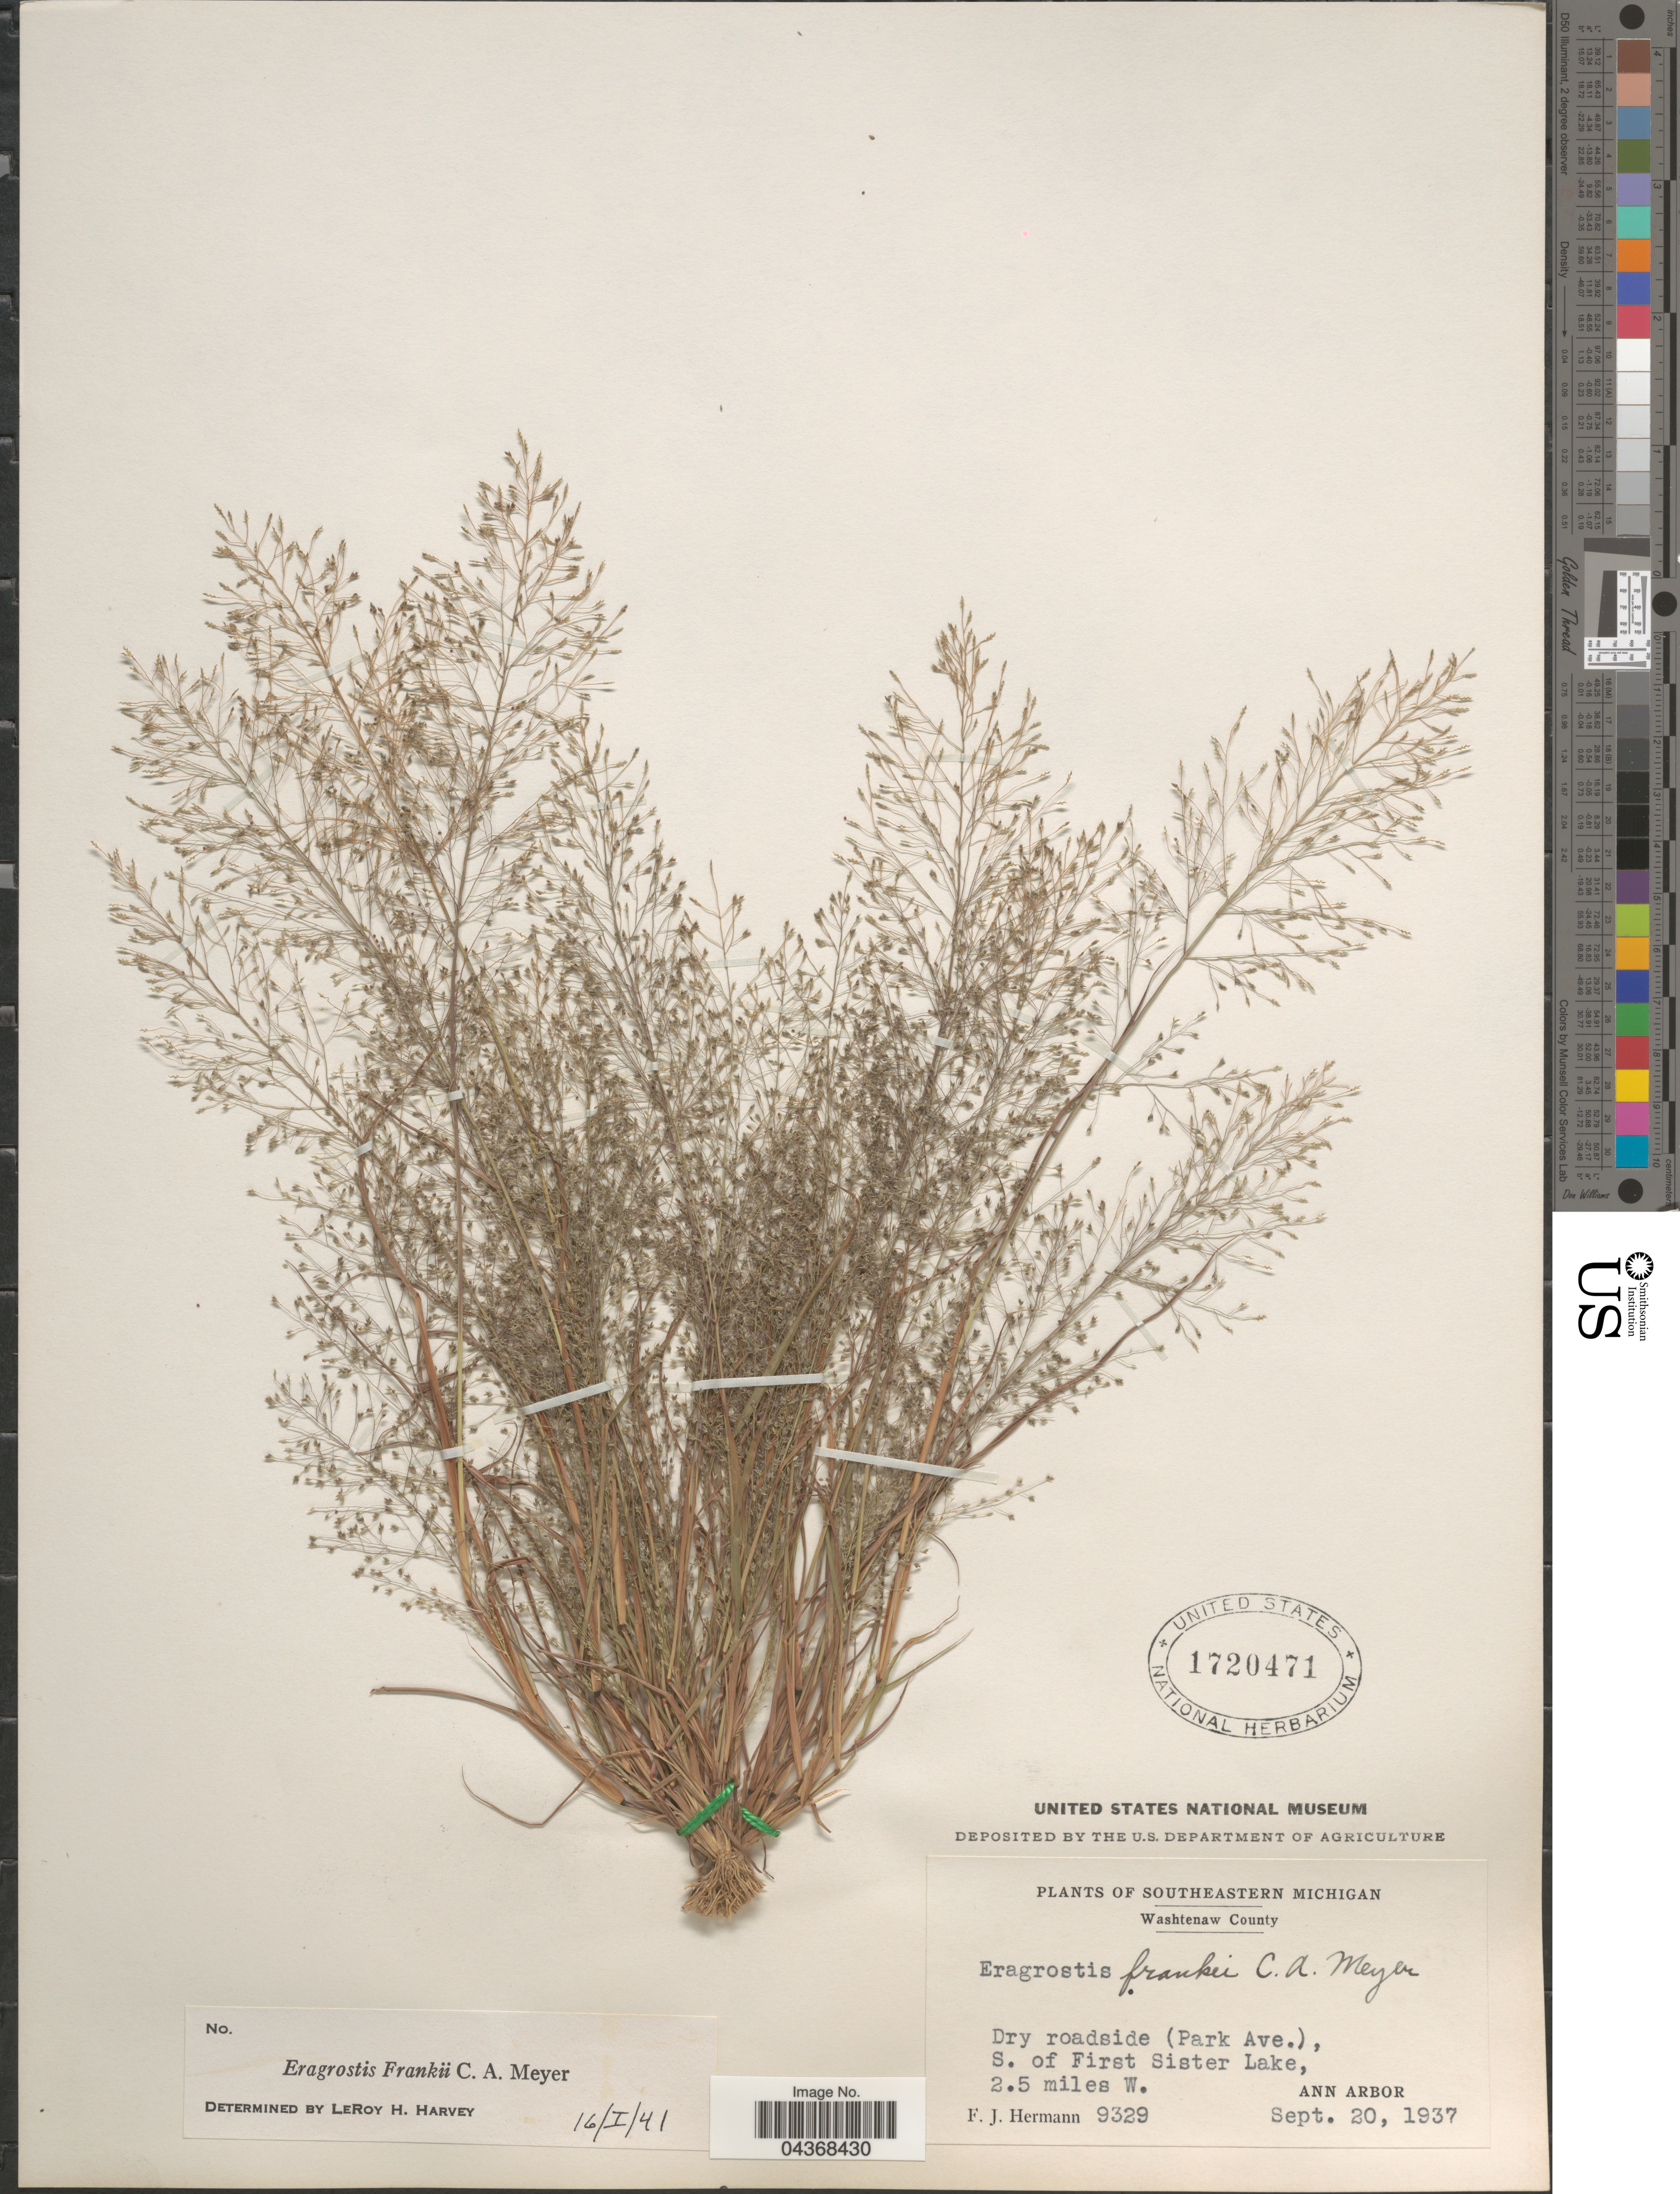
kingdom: Plantae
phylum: Tracheophyta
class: Liliopsida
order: Poales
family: Poaceae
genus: Eragrostis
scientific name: Eragrostis frankii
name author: C.A. Mey. ex Steud.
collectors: F. J. Hermann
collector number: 9329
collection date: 1937-09-20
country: United States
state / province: Michigan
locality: Southeastern Michigan. Washtenaw County. Dry roadside (Park Ave.), S. of First Sister Lake, 2.5 miles W. Ann Arbor.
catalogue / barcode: US 1720471